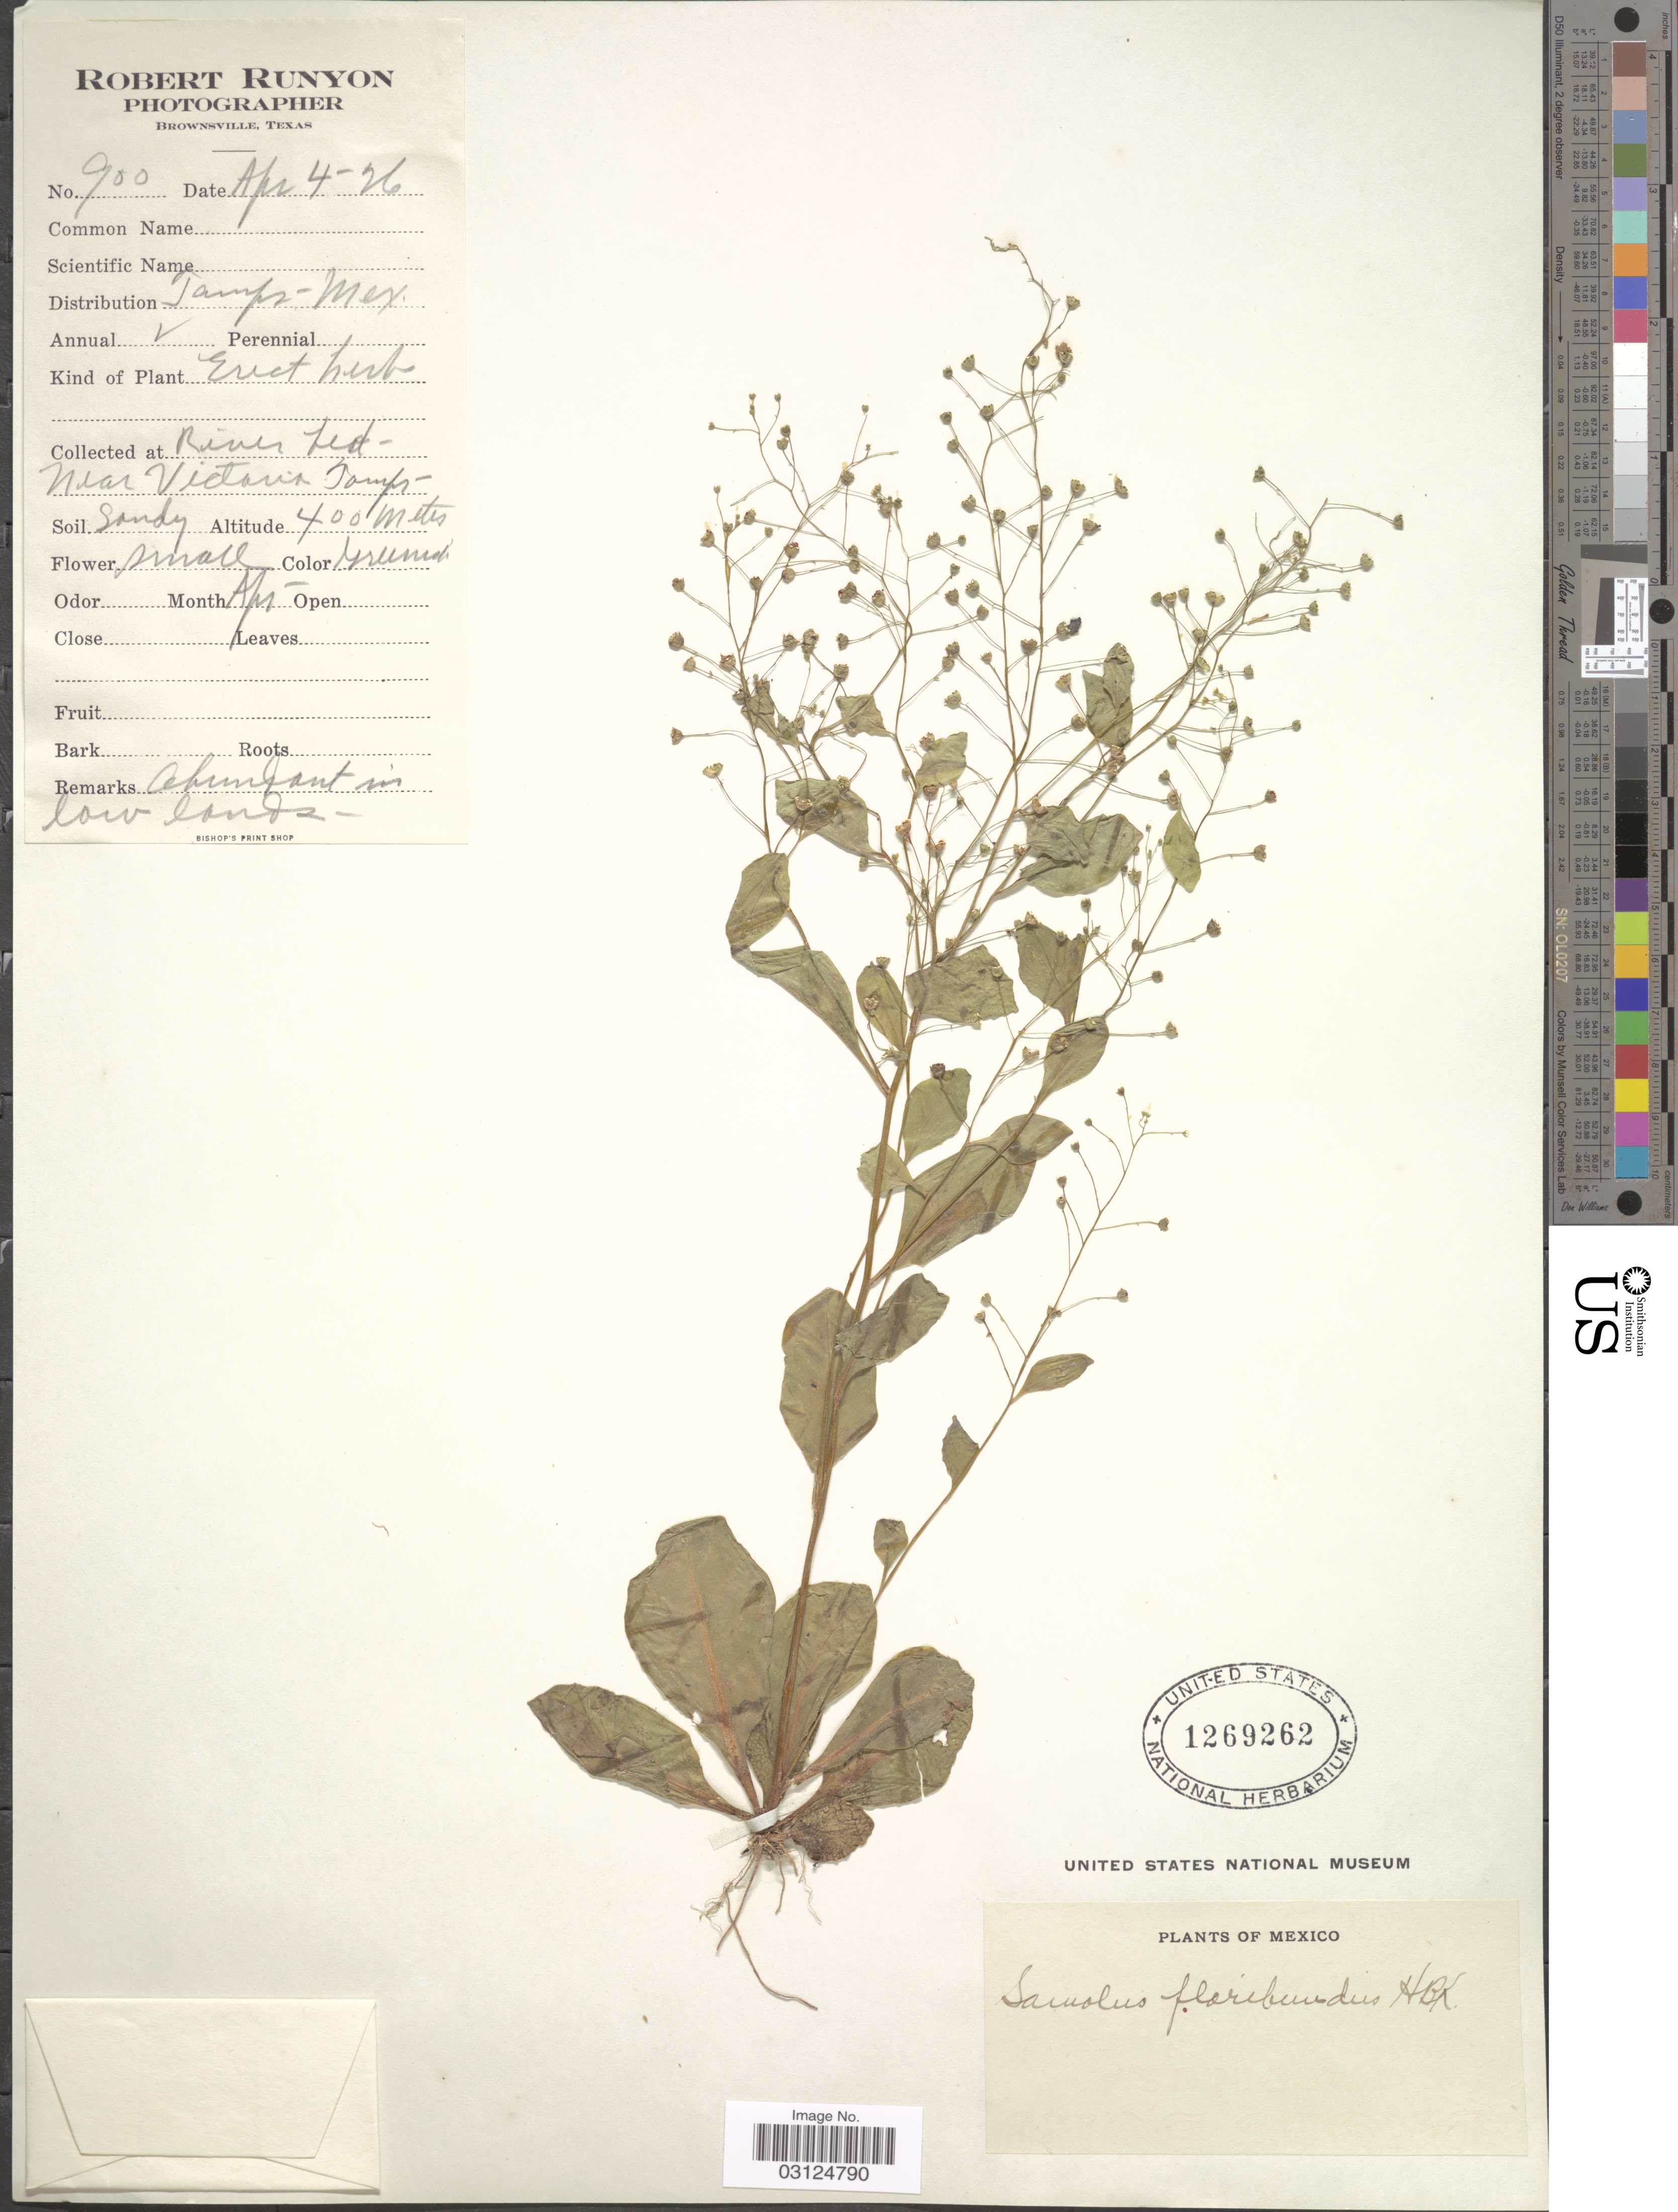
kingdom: Plantae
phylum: Tracheophyta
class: Magnoliopsida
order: Ericales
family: Primulaceae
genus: Samolus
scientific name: Samolus valerandi var. floribundus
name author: (Kunth) R. Knuth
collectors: R. Runyon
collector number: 900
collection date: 1926-04-04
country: Mexico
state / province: Tamaulipas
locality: River bed - near Victoria.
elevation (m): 400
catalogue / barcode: US 1269262